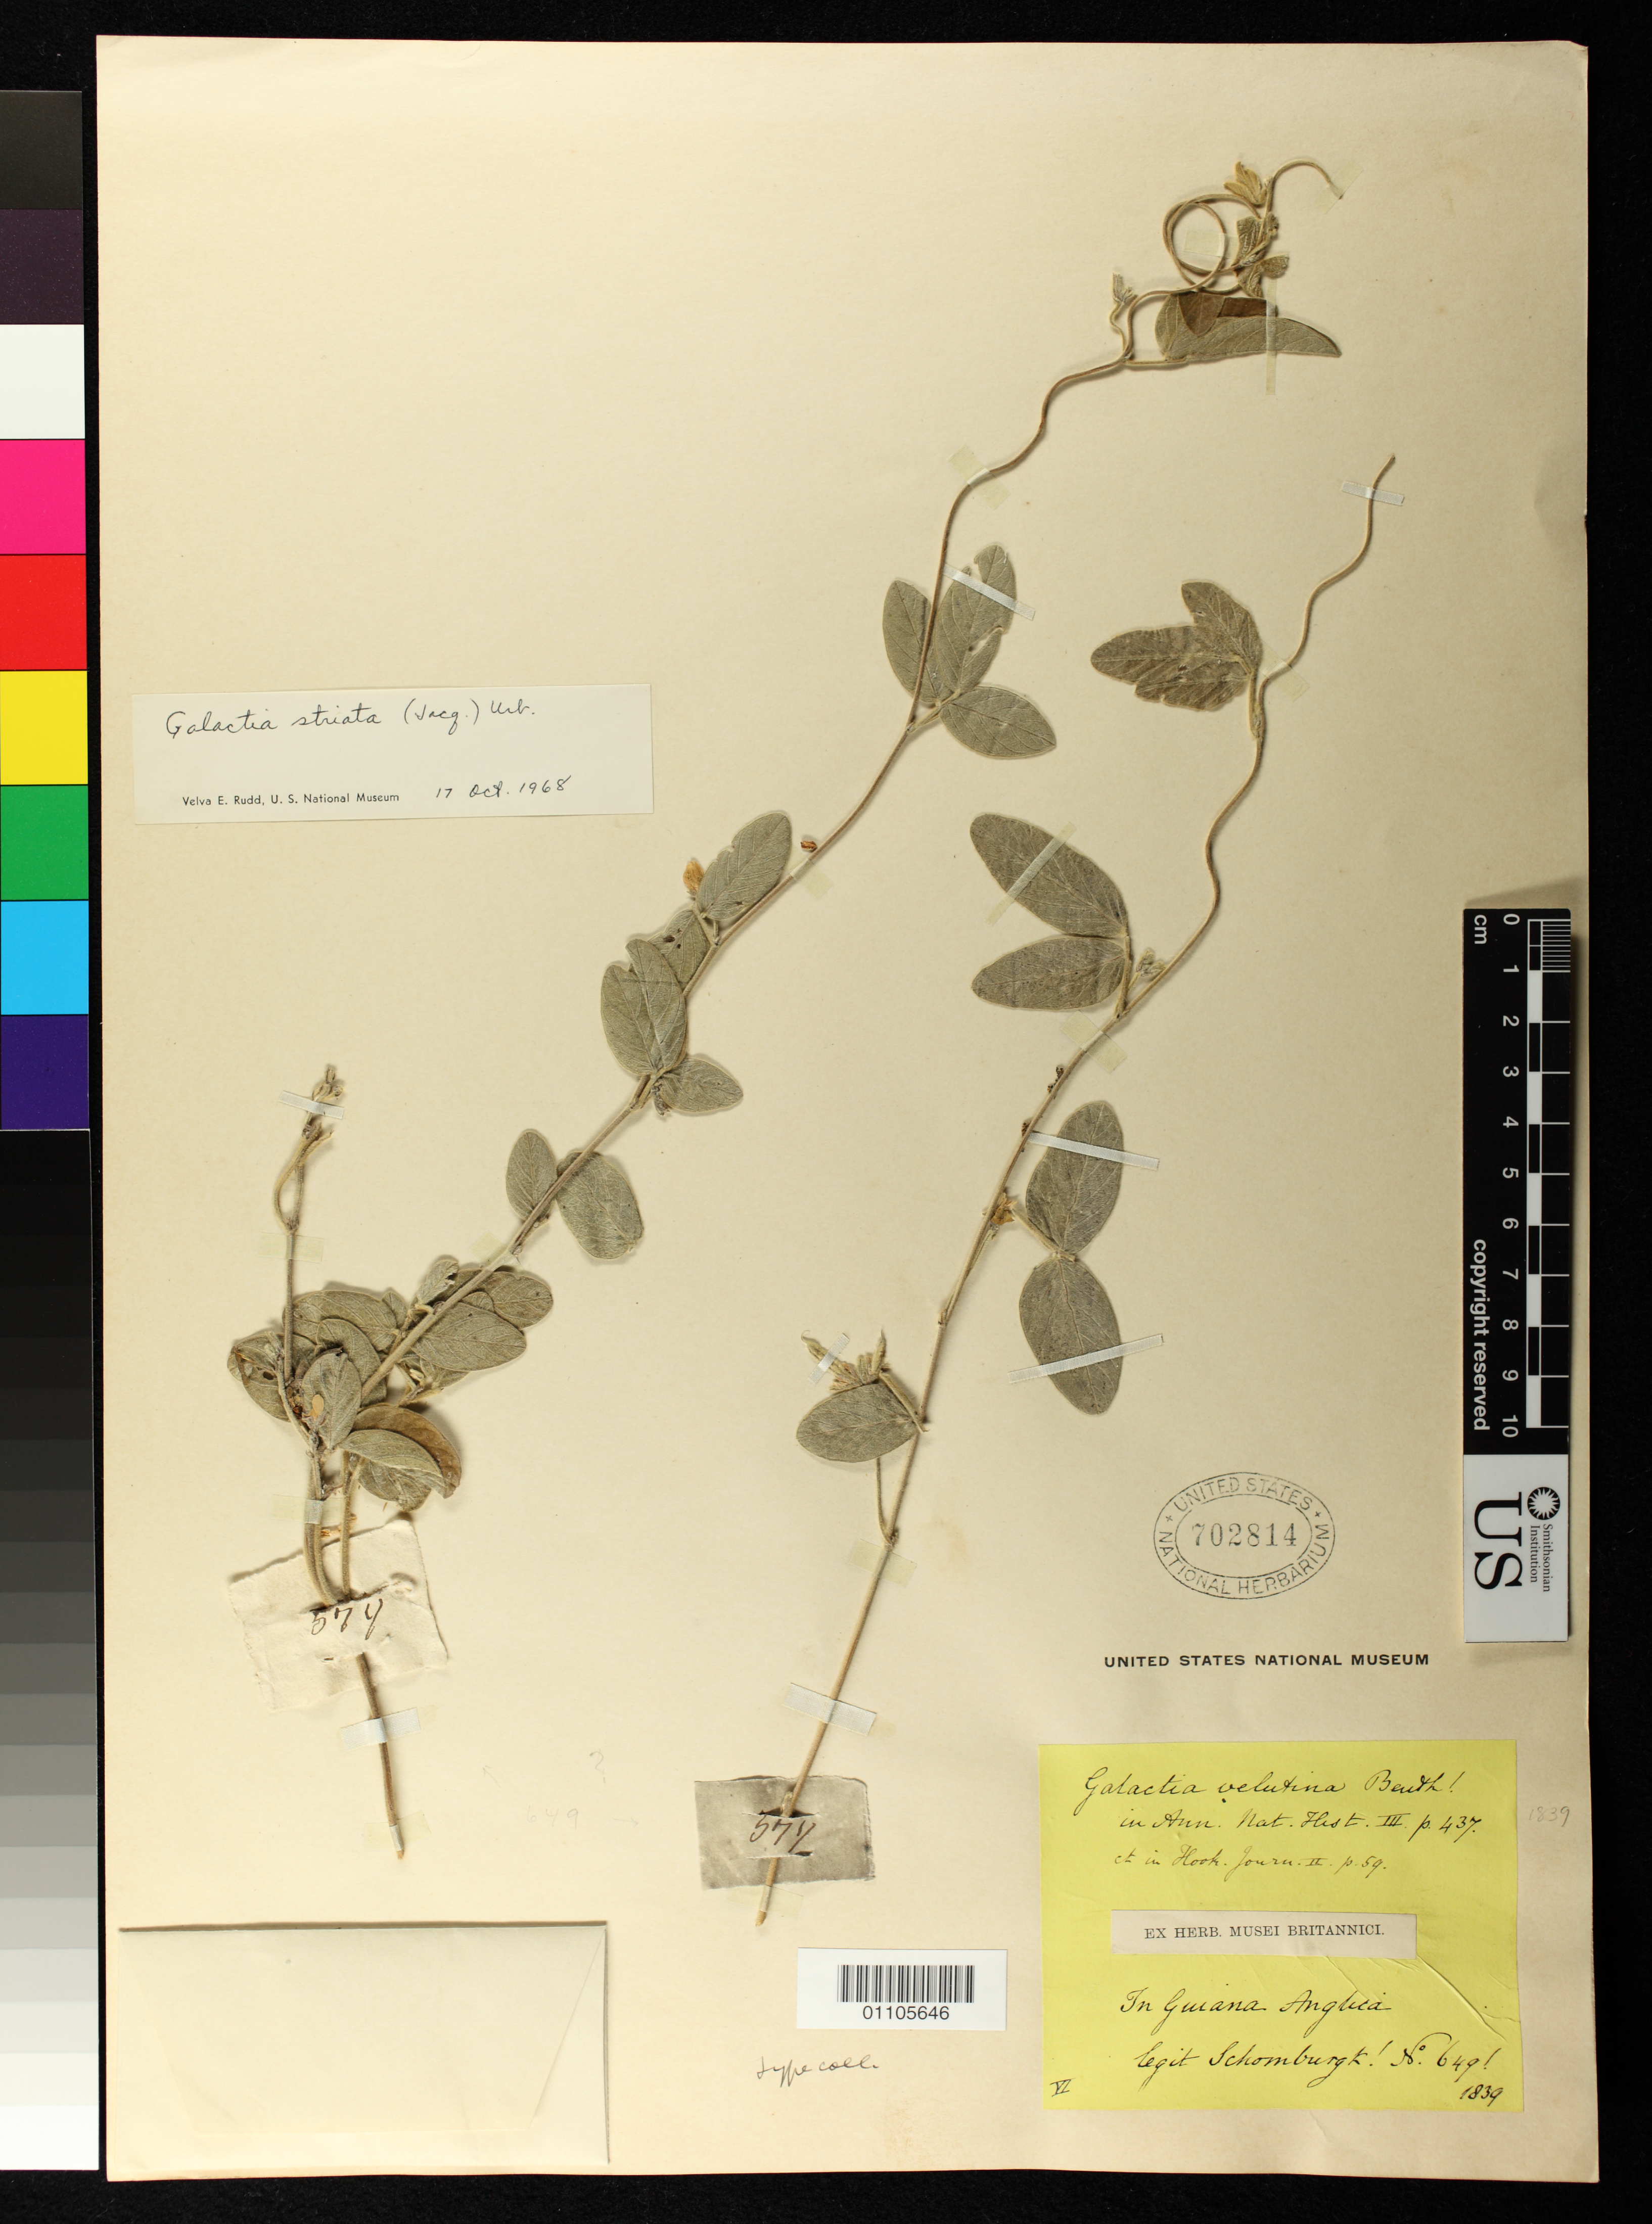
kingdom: Plantae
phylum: Tracheophyta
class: Magnoliopsida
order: Fabales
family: Fabaceae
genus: Galactia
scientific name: Galactia velutina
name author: Benth.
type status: Type Collection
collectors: R. H. Schomburgk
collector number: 649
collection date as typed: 1839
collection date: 1839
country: Guyana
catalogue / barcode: US 702814